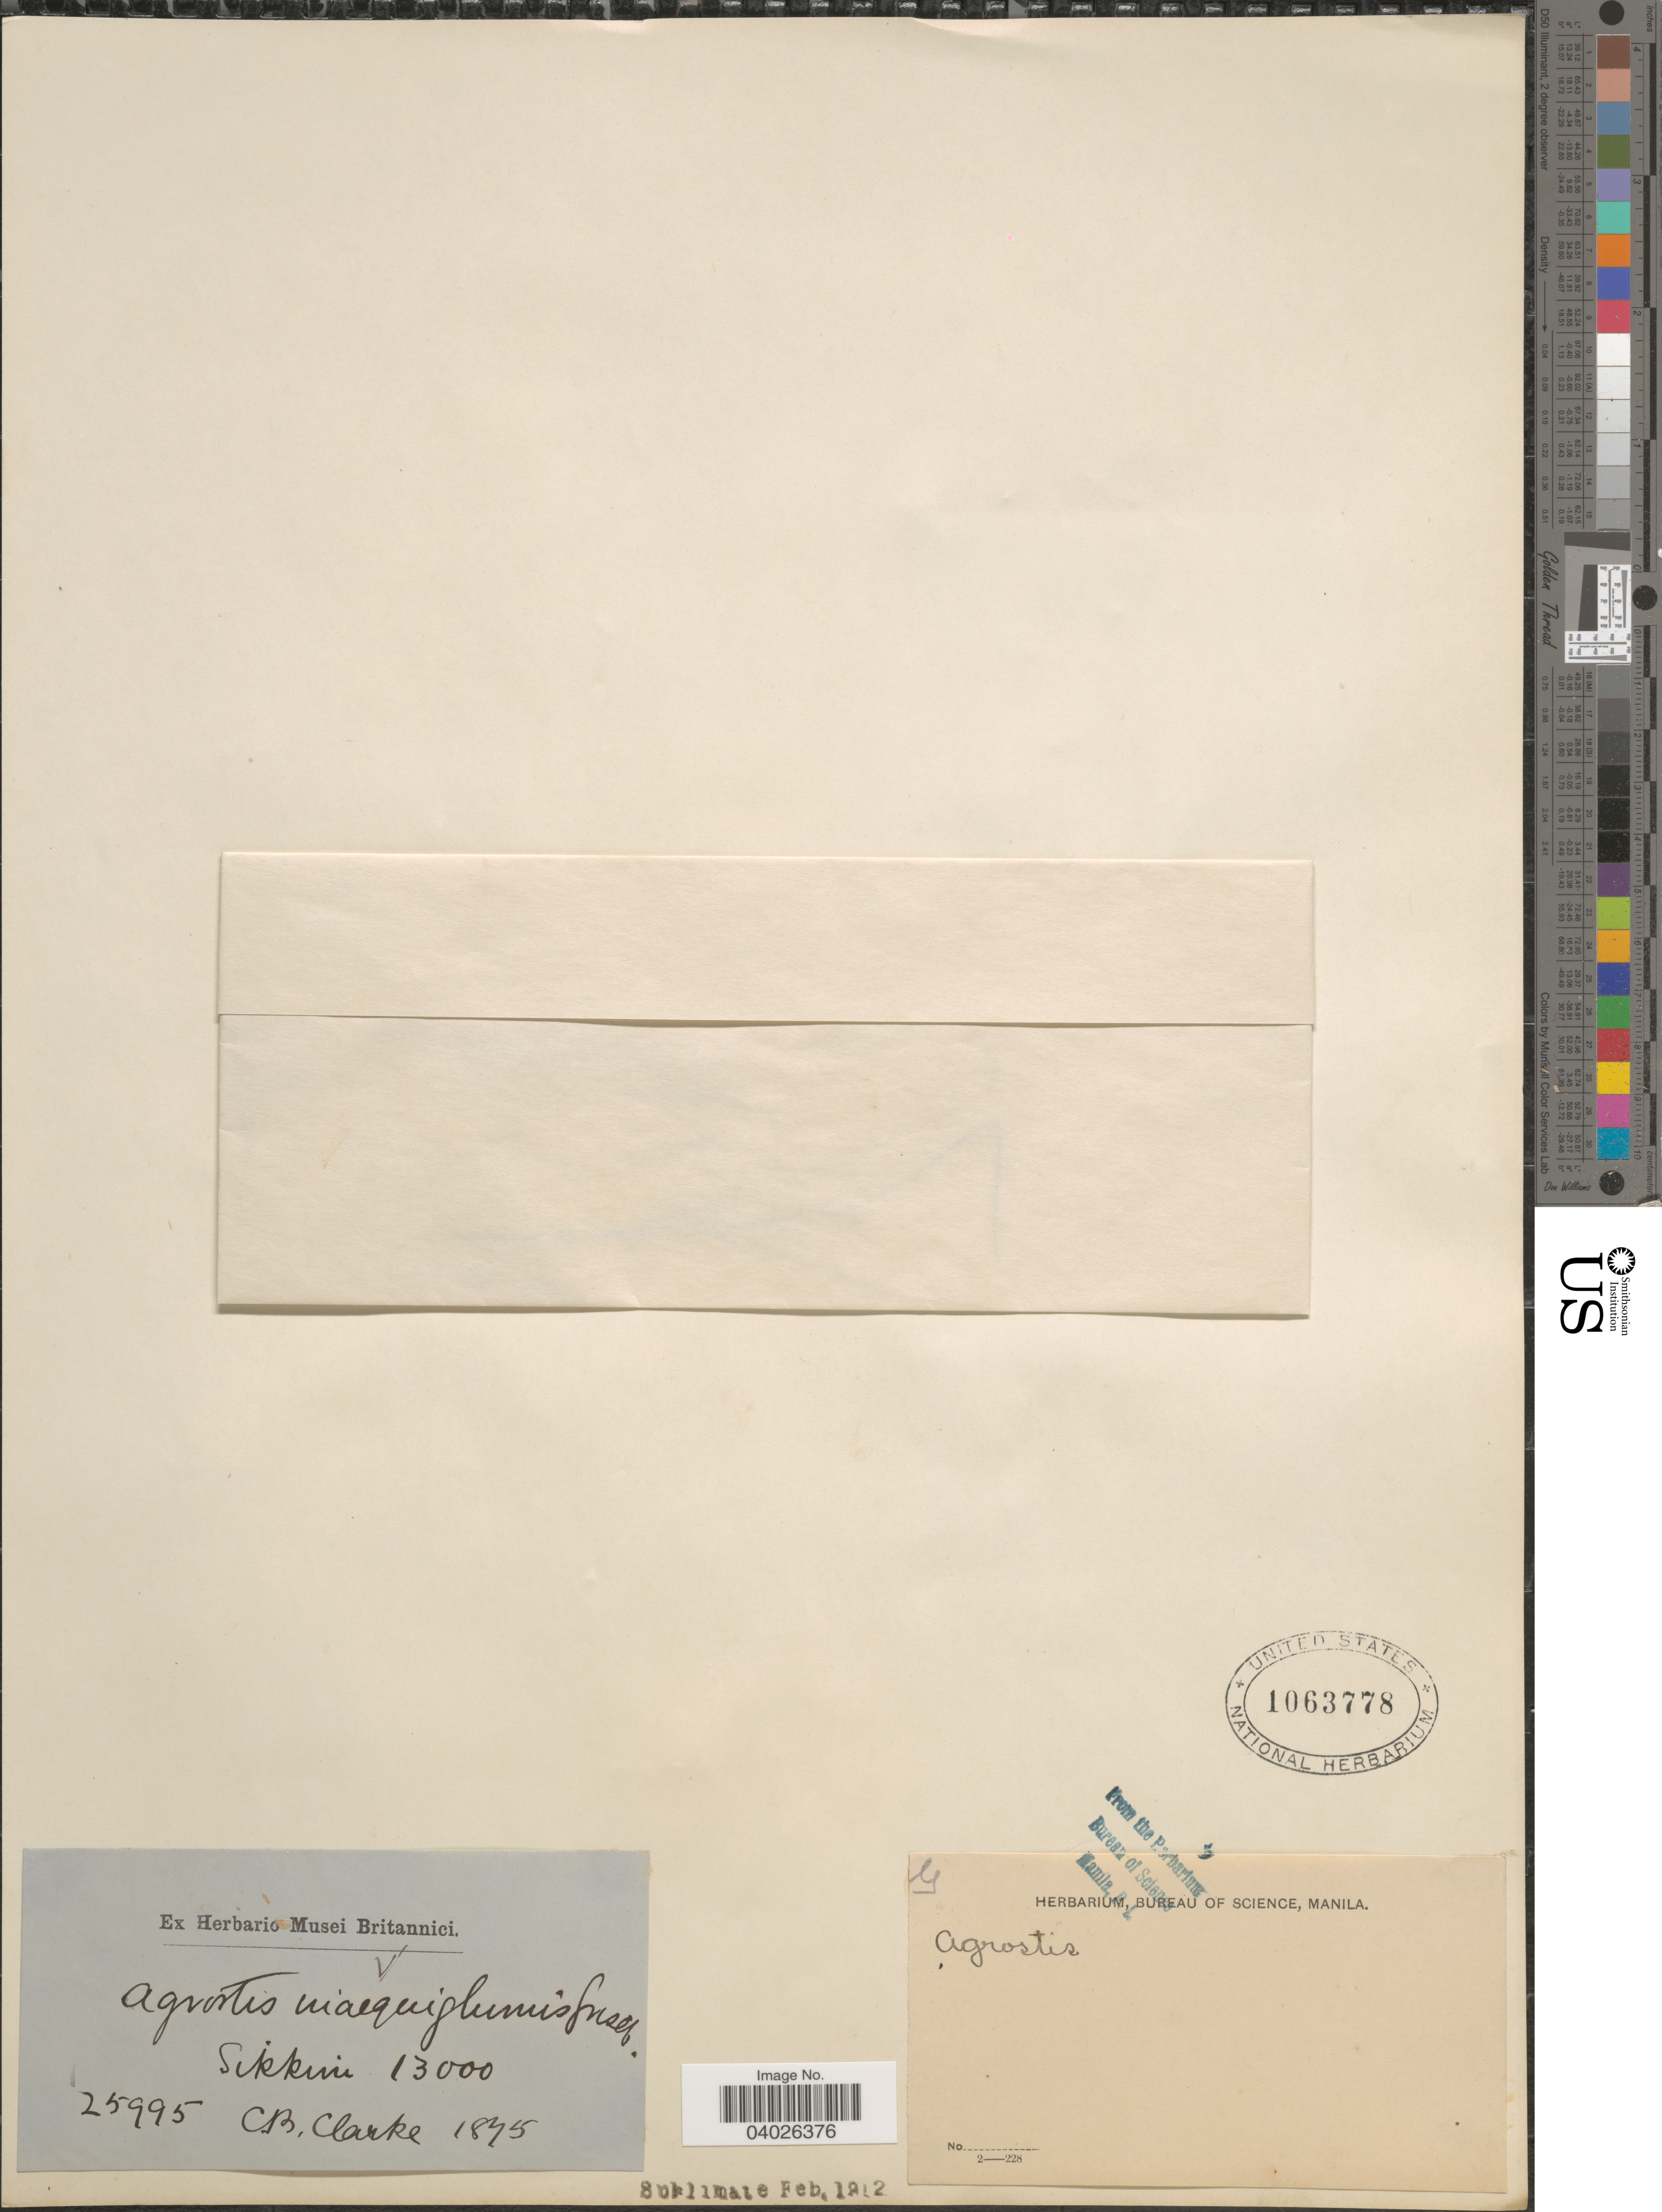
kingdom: Plantae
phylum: Tracheophyta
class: Liliopsida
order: Poales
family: Poaceae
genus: Agrostis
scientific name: Agrostis inaequiglumis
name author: Griseb.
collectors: C. B. Clarke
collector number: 25995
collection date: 1875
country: India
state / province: Sikkim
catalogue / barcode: US 1063778